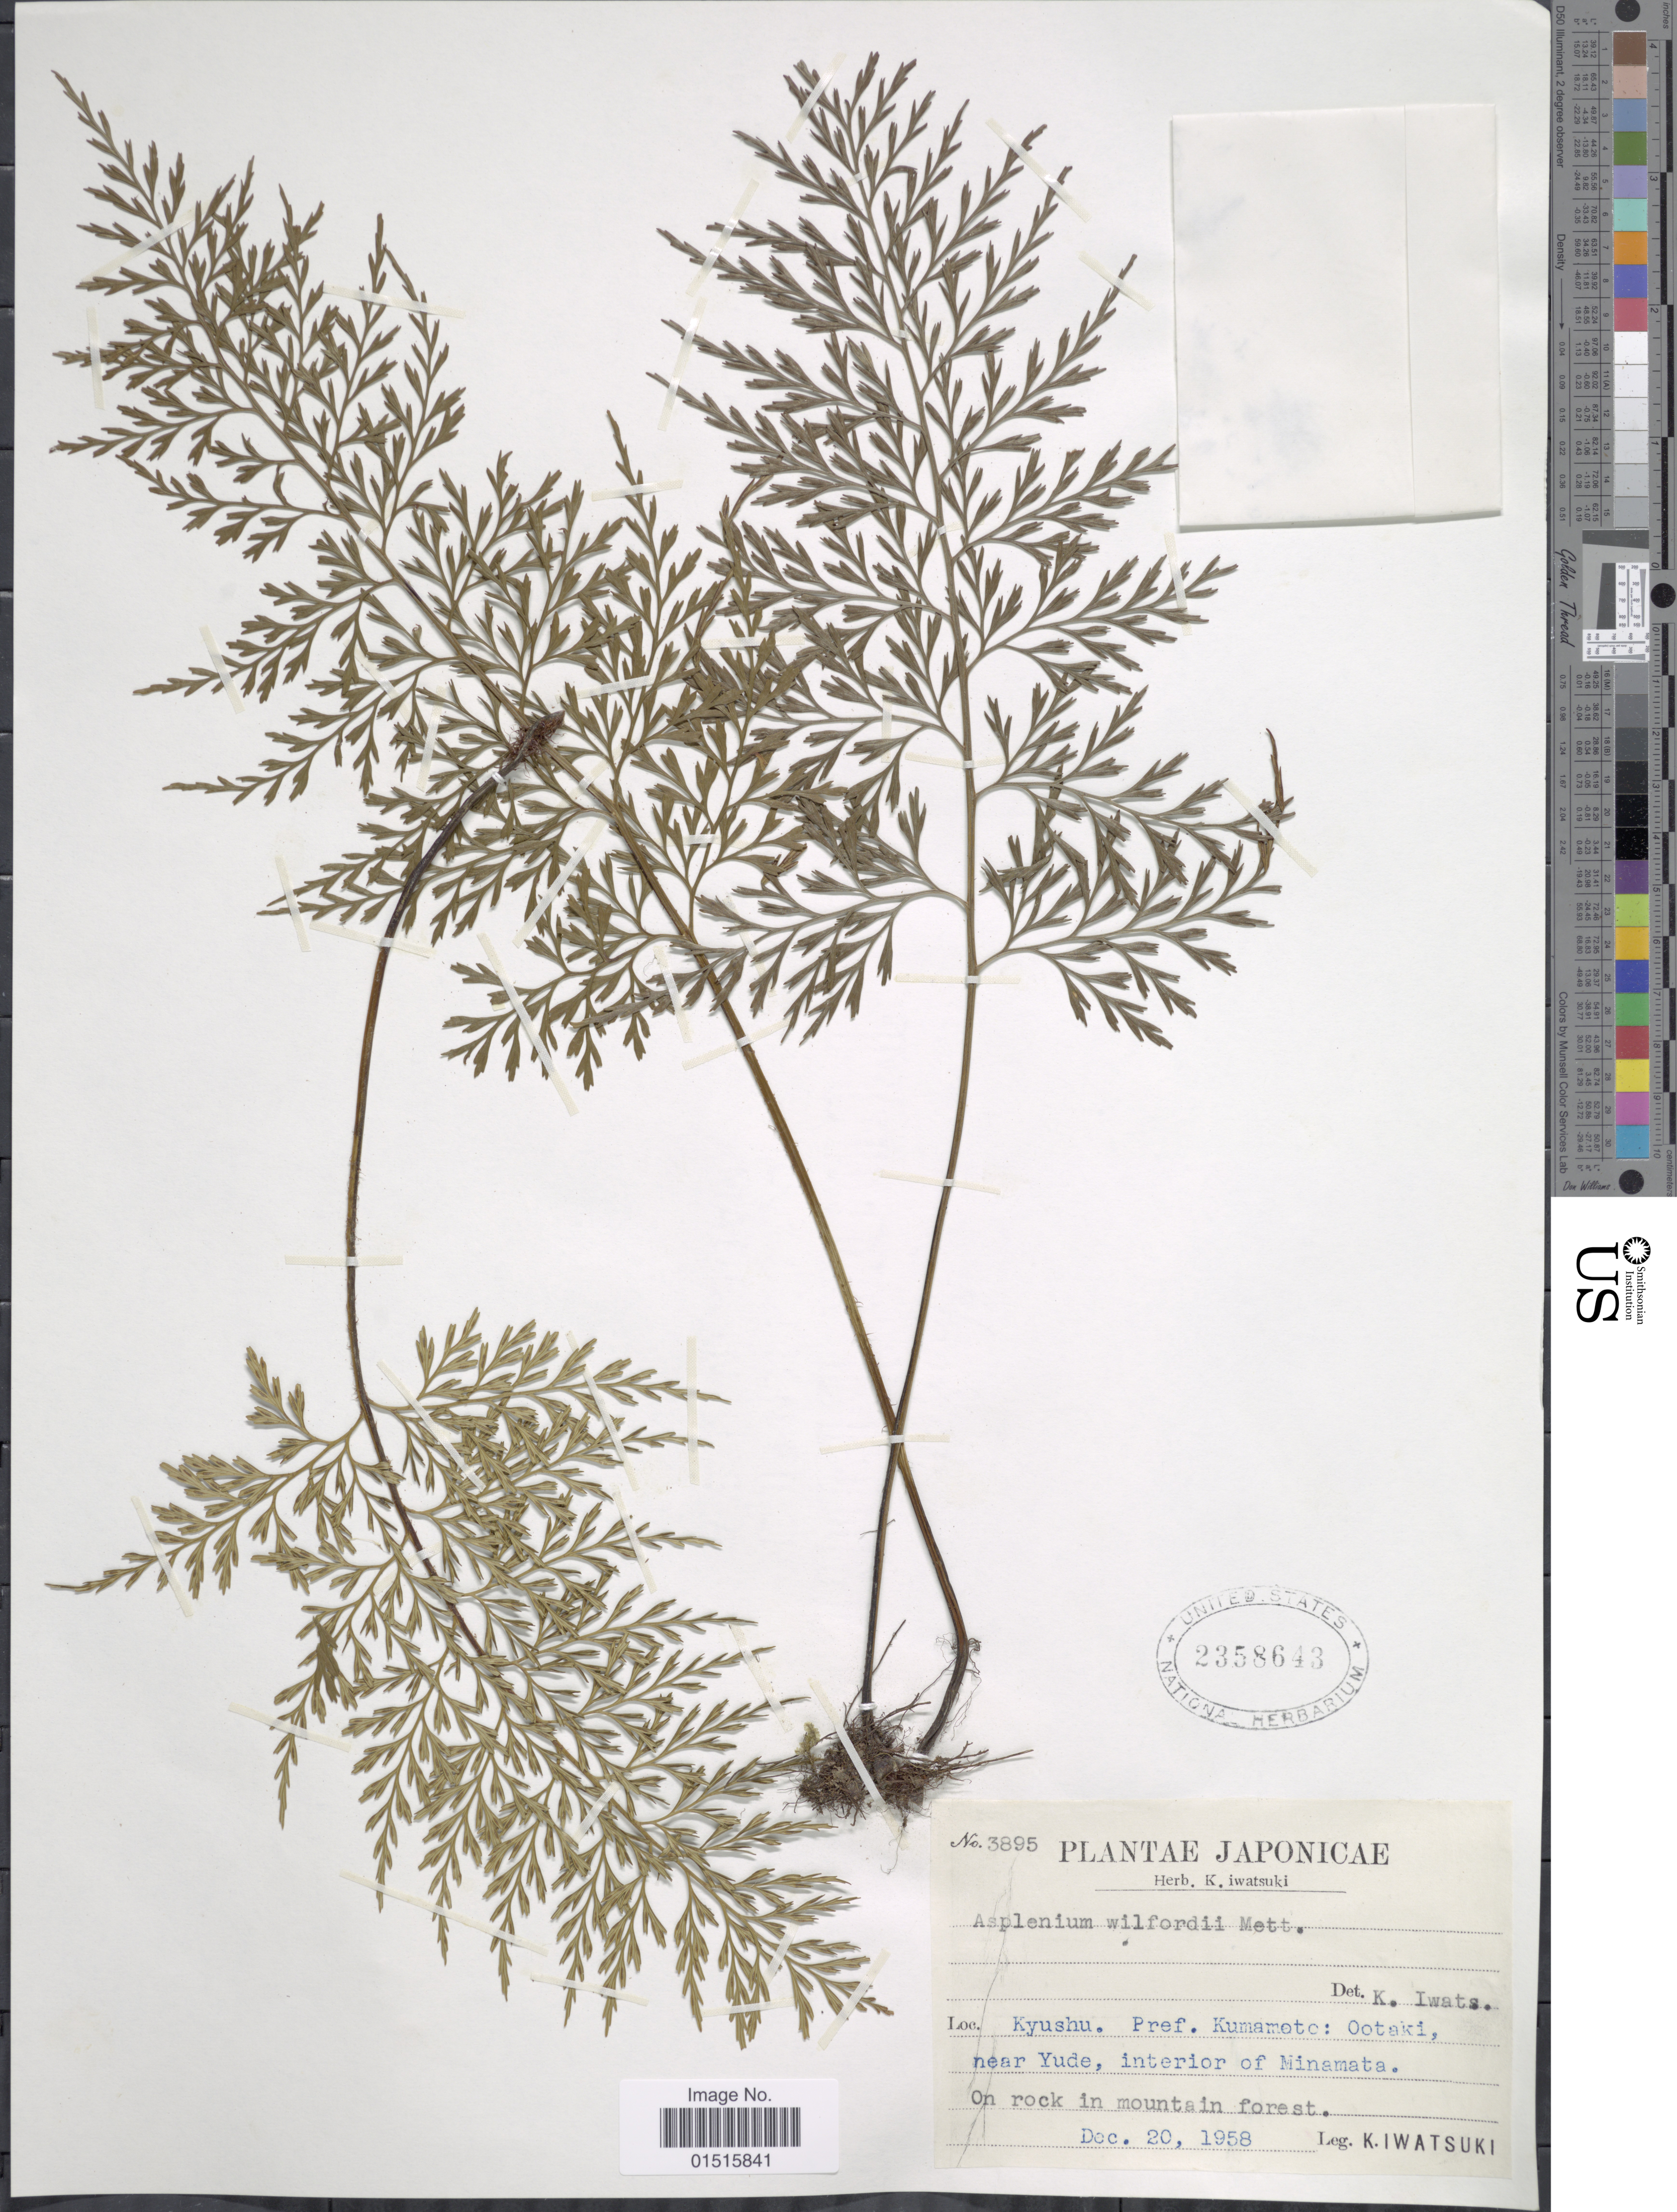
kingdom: Plantae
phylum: Tracheophyta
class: Polypodiopsida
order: Polypodiales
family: Aspleniaceae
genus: Asplenium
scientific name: Asplenium wilfordii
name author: Mett. ex Kuhn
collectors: K. Iwatsuki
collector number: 3895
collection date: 1958-12-20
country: Japan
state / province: Kumamoto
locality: Kyushu. Pref. Kumamote: Ootaki, near Yude, interior of Minamata. On rock in mountain forest.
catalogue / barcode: US 2358643